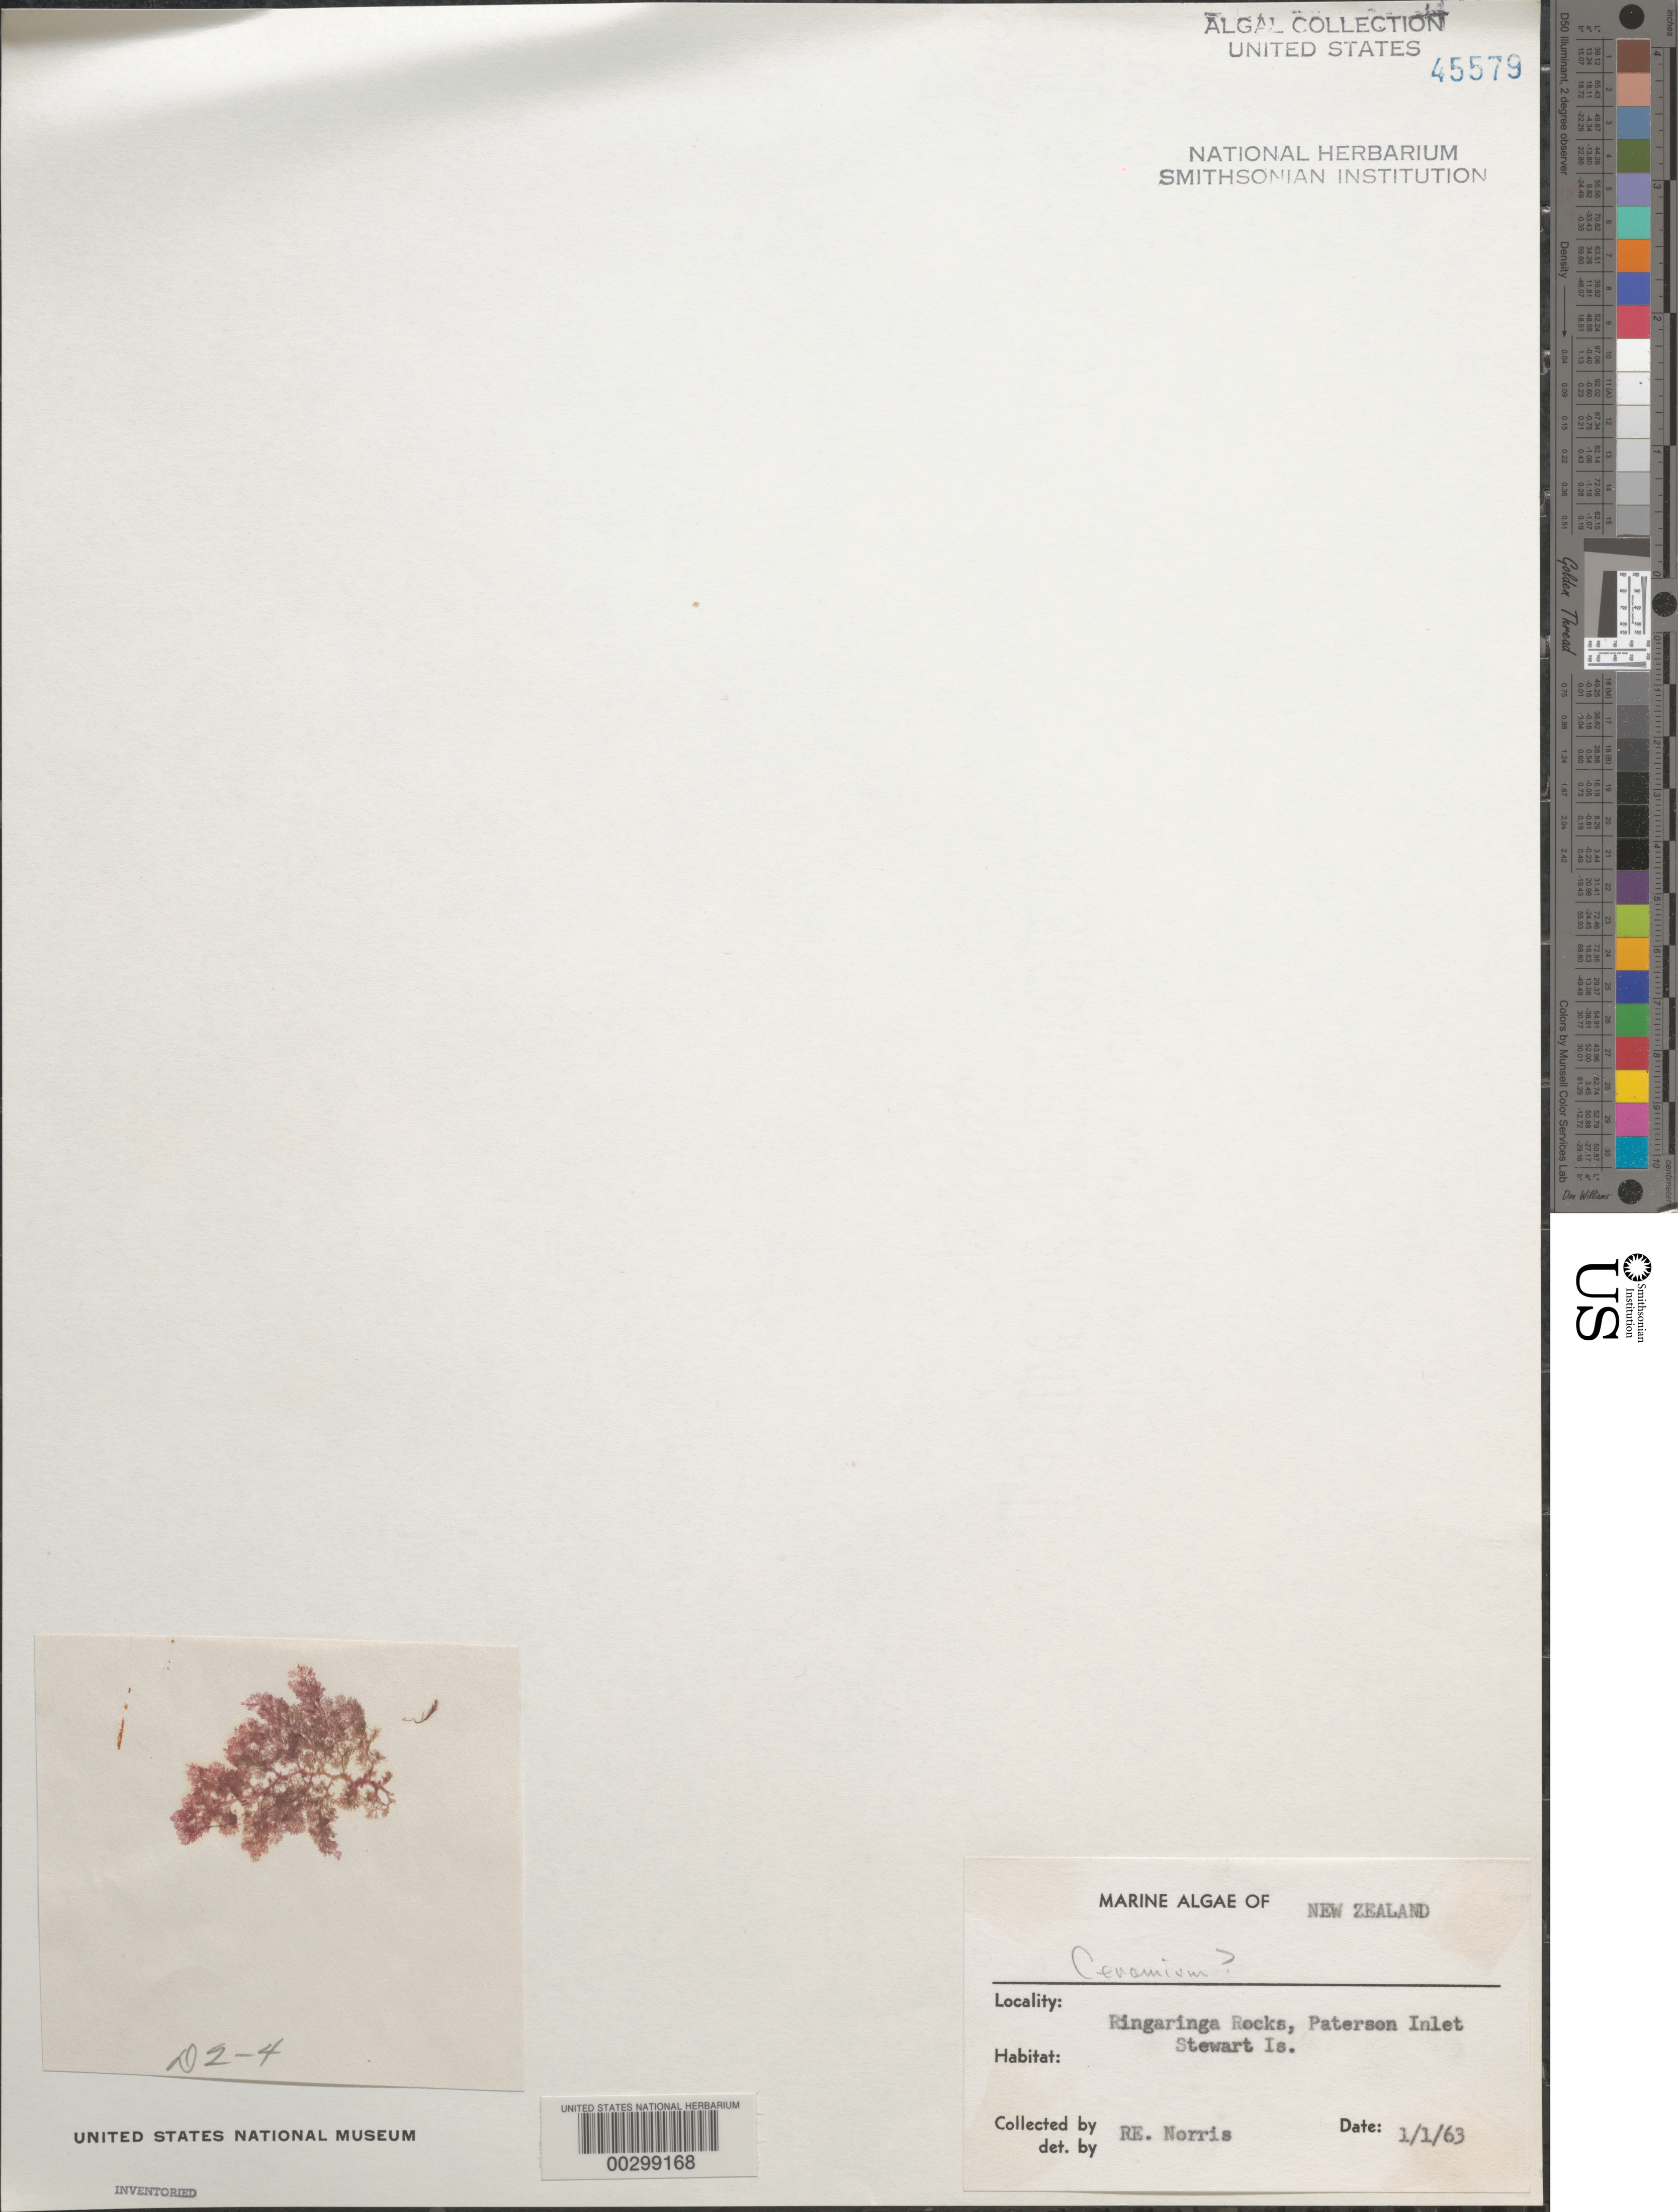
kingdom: Plantae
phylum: Rhodophyta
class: Florideophyceae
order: Ceramiales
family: Ceramiaceae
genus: Ceramium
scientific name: Ceramium sp.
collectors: R. E. Norris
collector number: D2-4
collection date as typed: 01 Jan 1963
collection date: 1963-01-01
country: New Zealand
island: Stewart Island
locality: Ringaringa Rocks, Paterson Inlet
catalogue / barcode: US 45579